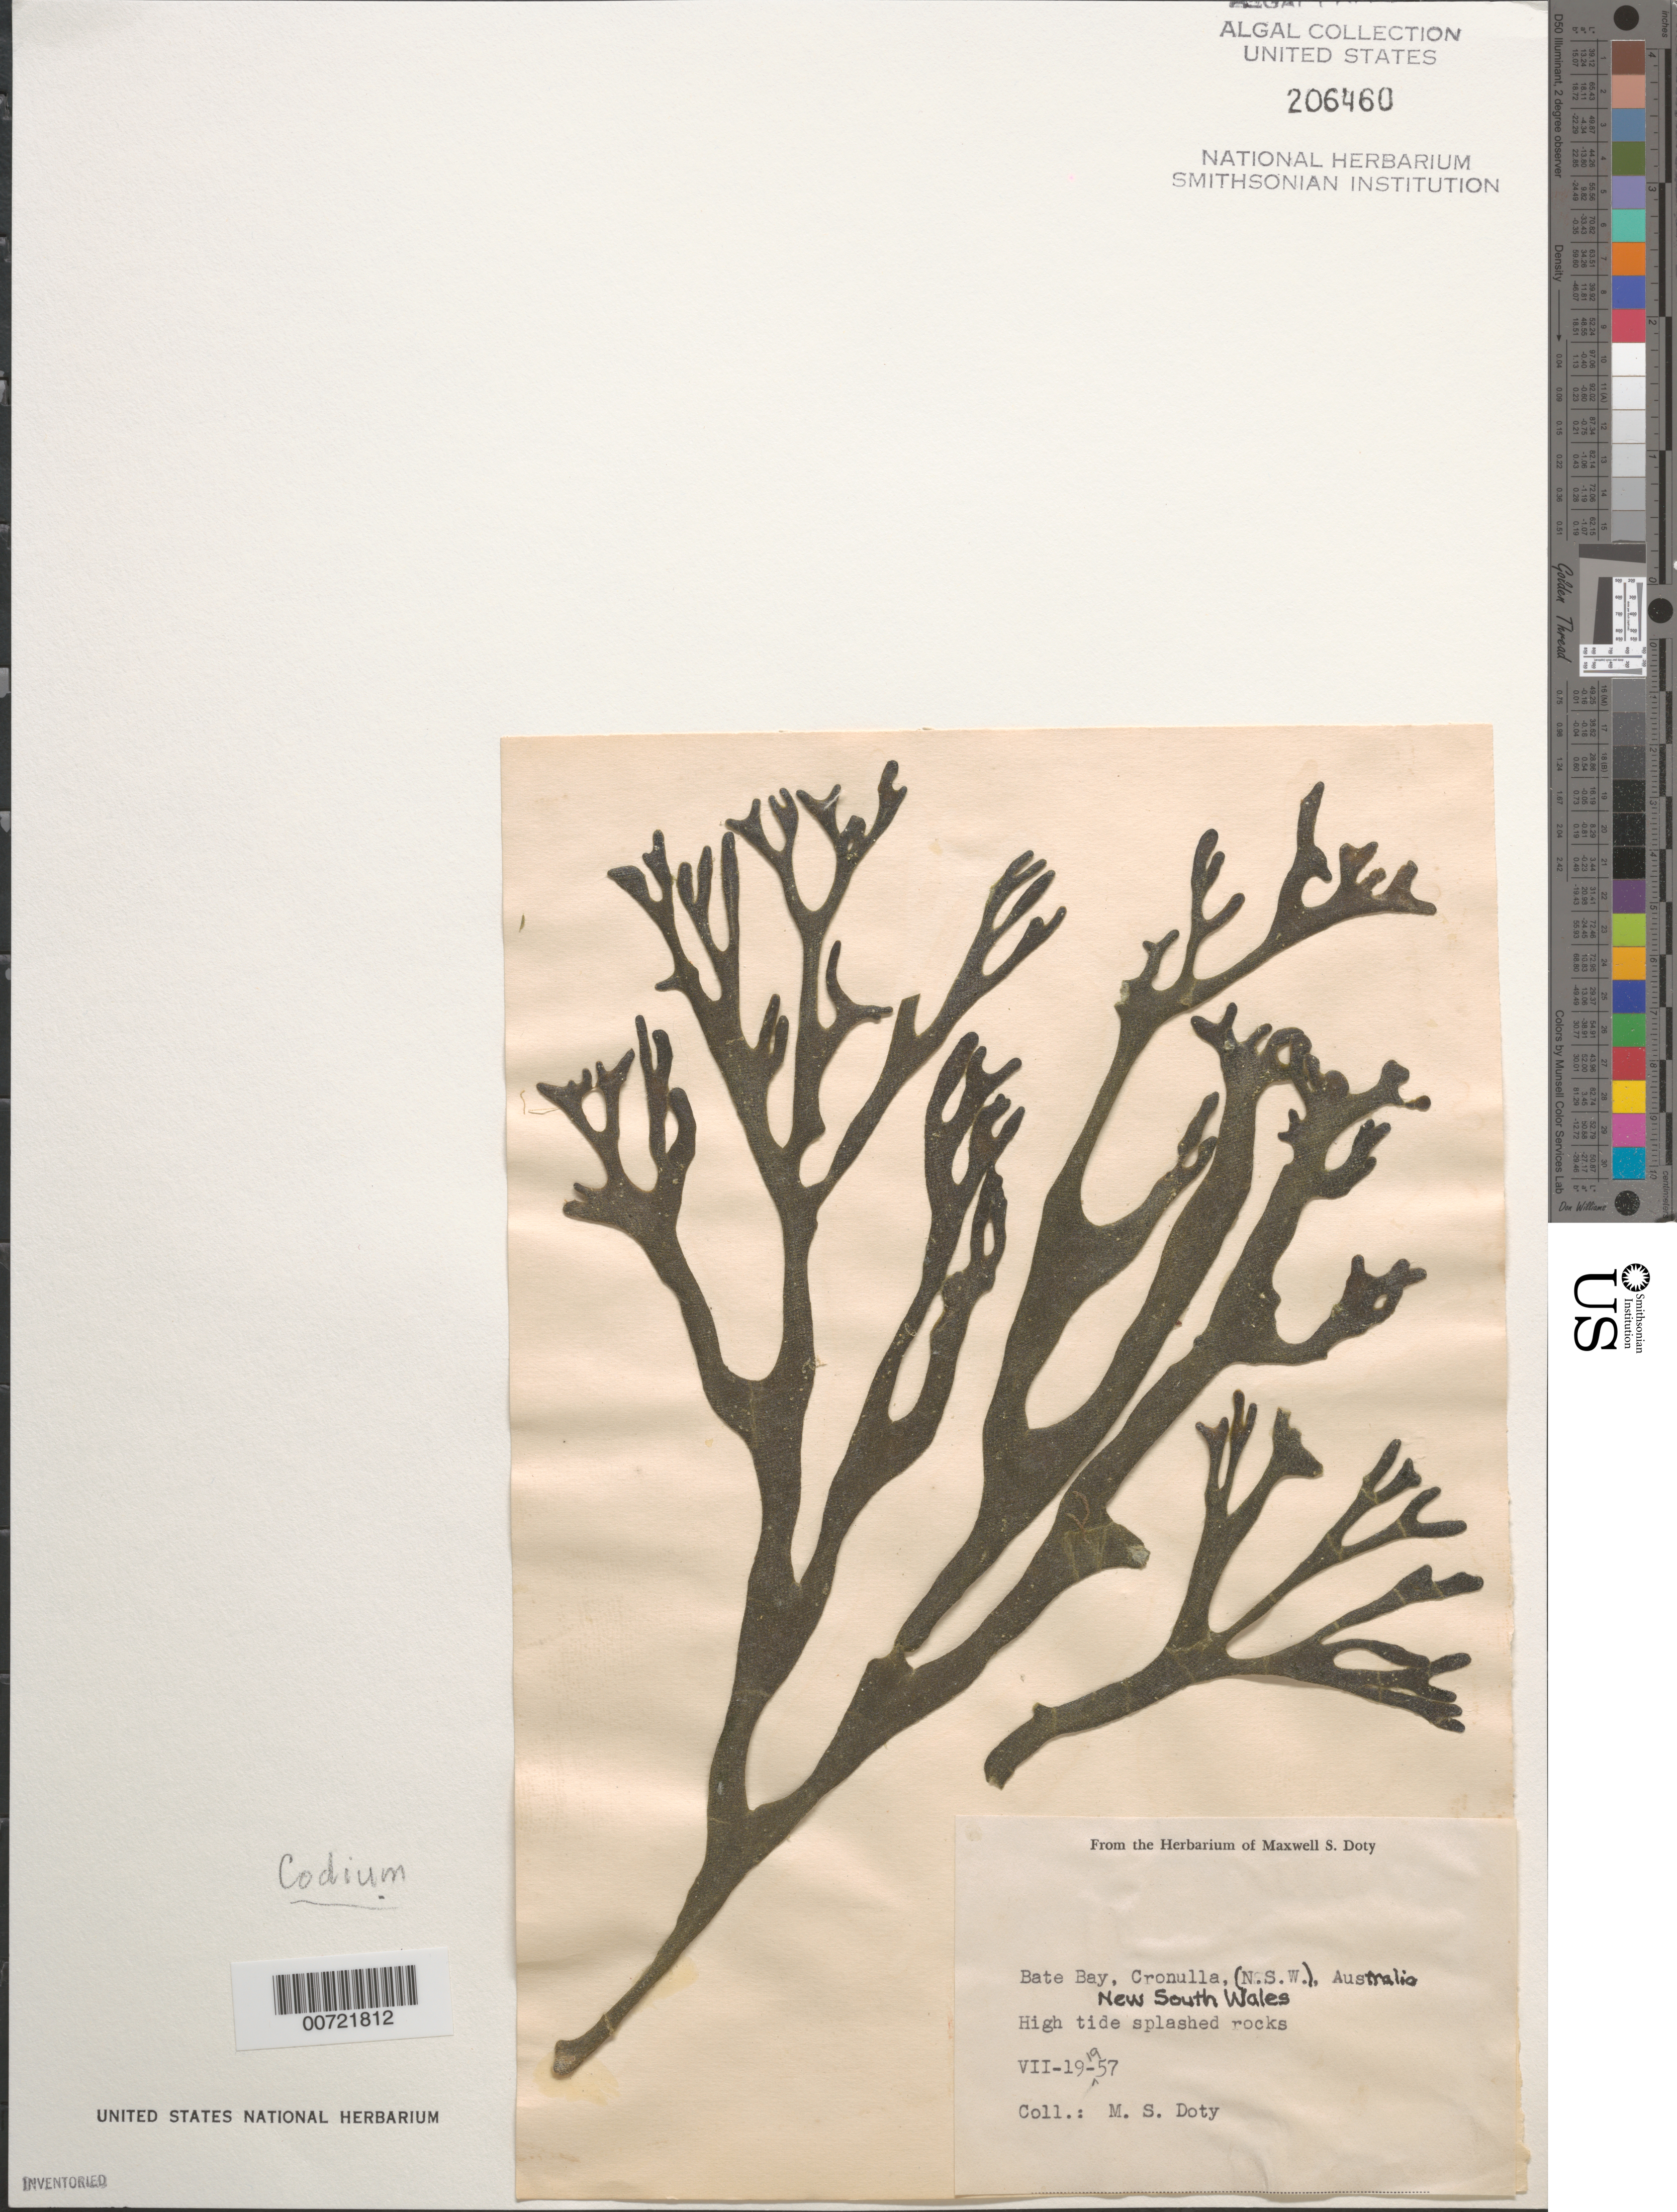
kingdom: Plantae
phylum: Chlorophyta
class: Ulvophyceae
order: Bryopsidales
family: Codiaceae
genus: Codium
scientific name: Codium sp.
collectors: M. S. Doty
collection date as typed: Jul 1957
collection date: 1957-07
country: Australia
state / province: New South Wales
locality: Bate Bay, Cronulla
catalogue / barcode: US 206460